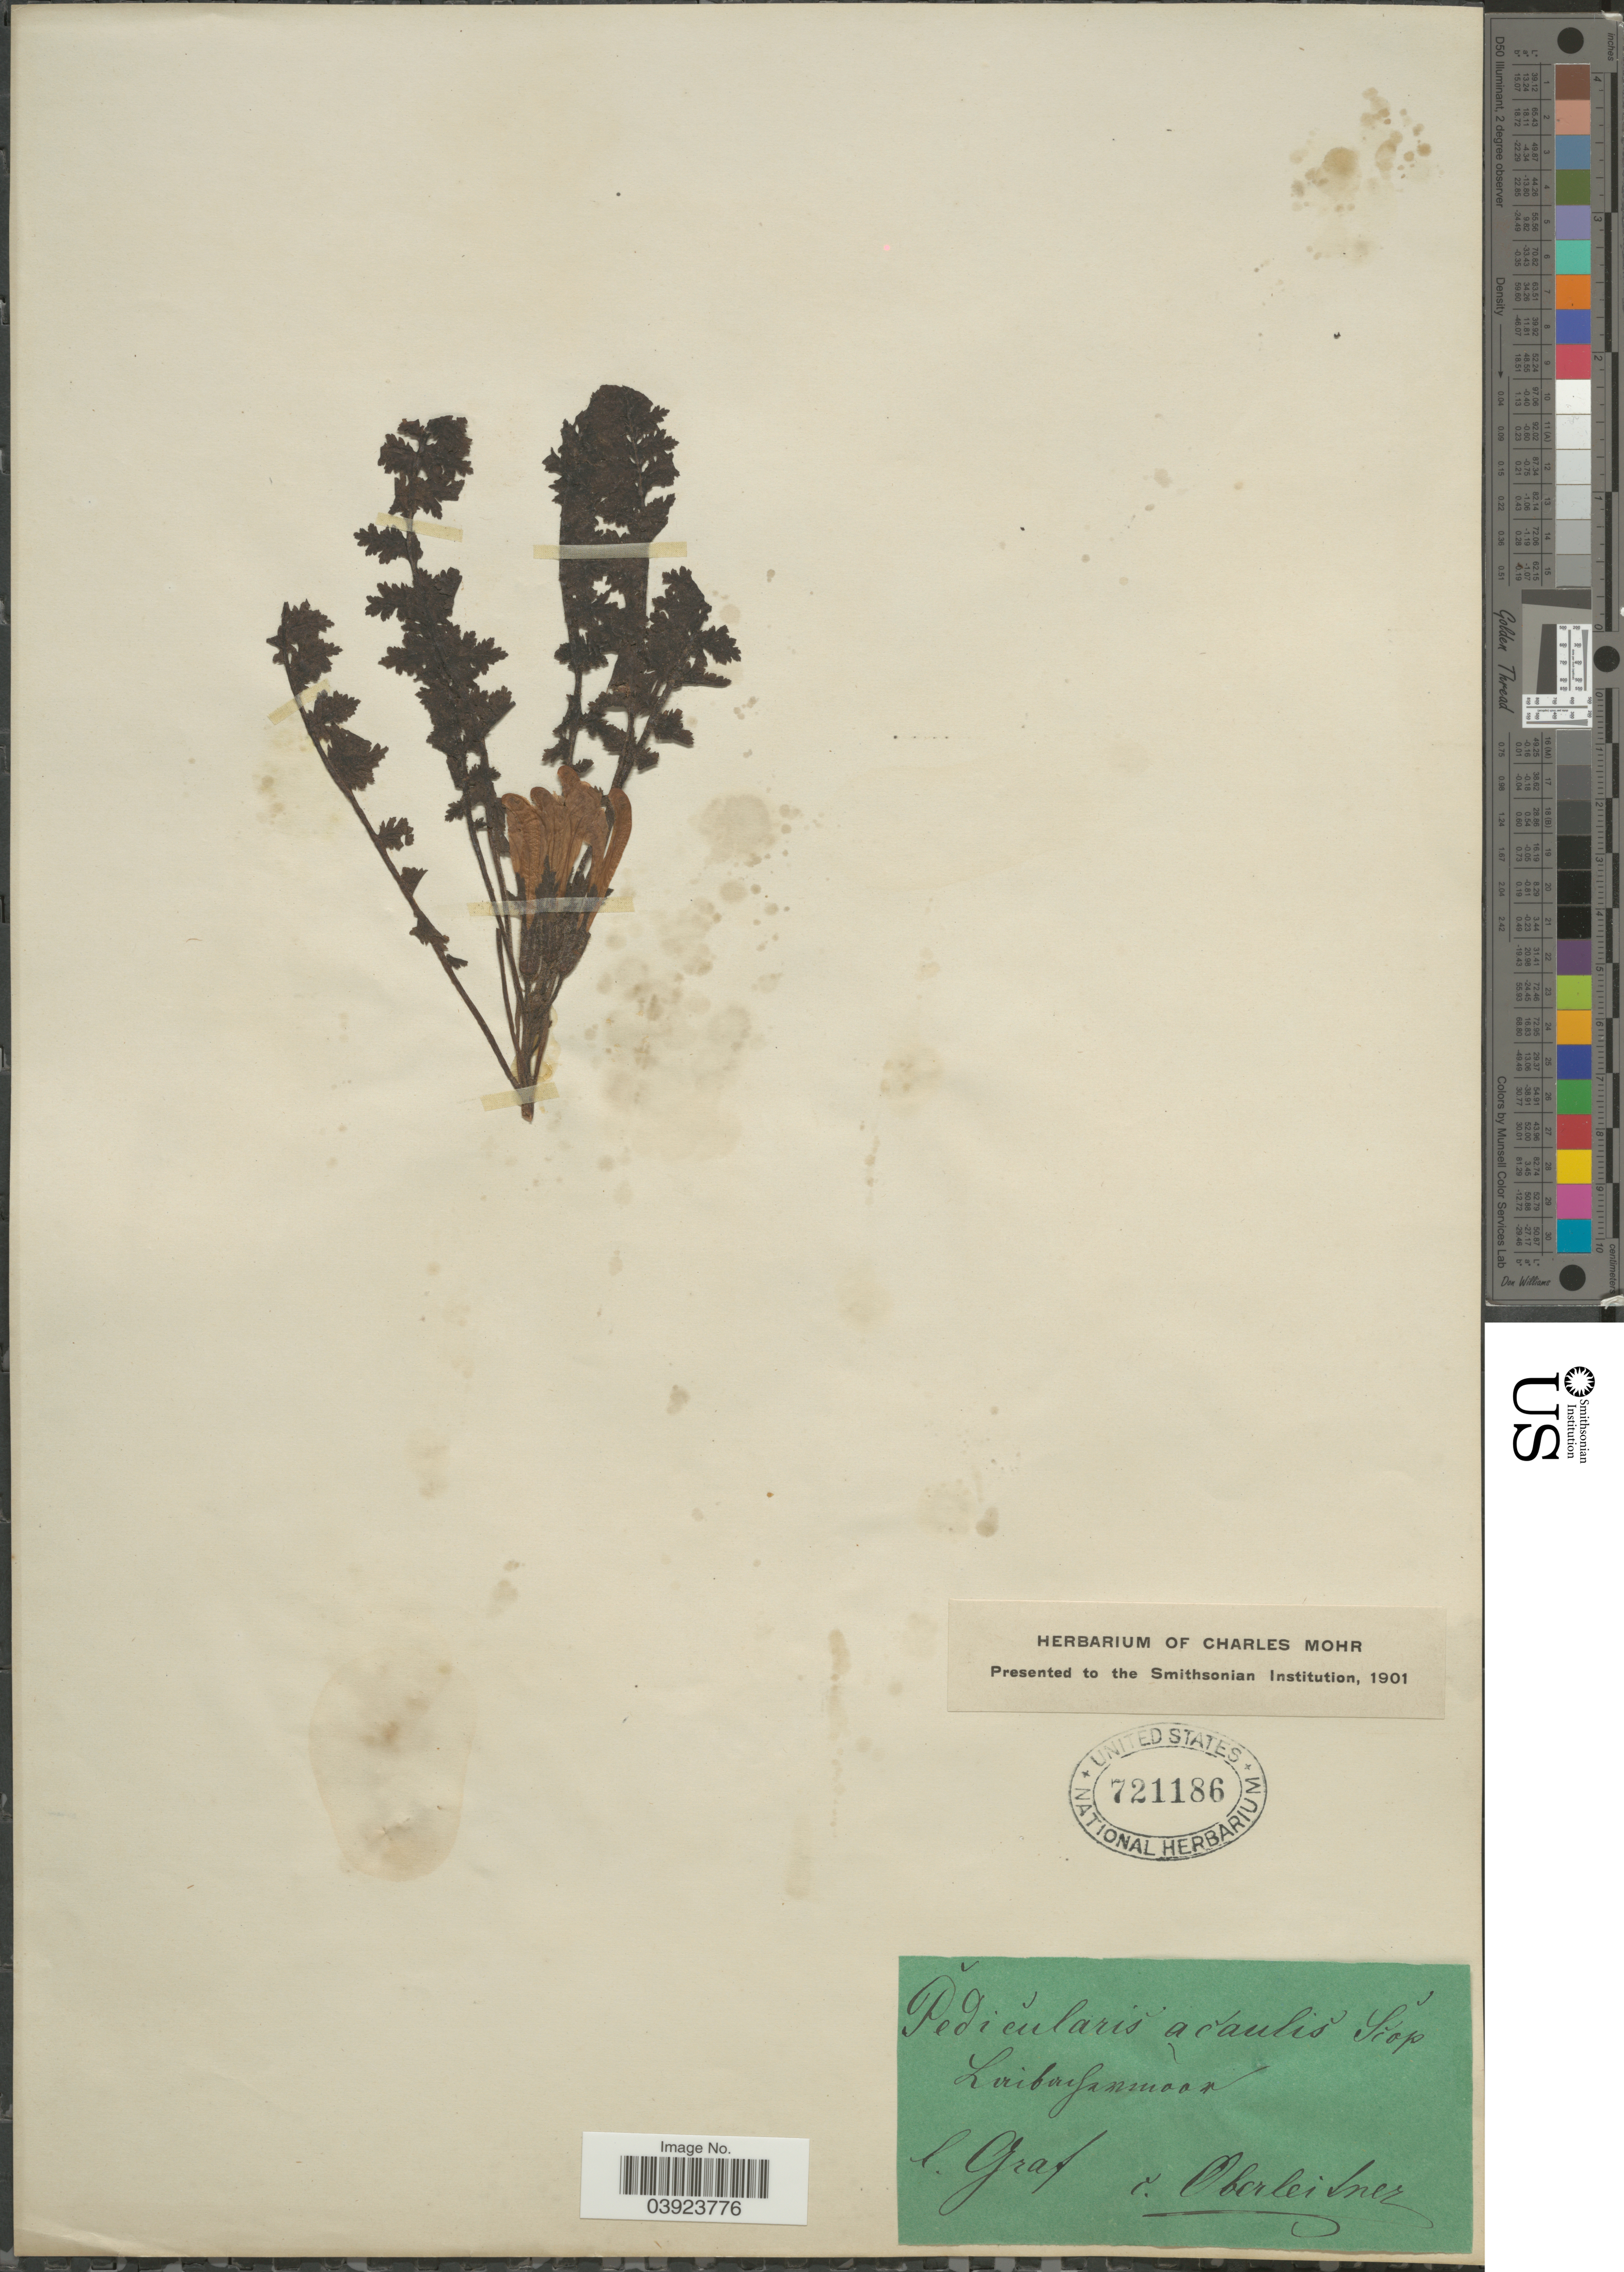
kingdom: Plantae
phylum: Tracheophyta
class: Magnoliopsida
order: Lamiales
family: Orobanchaceae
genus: Pedicularis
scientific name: Pedicularis acaulis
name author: Scop.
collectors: -. Oberleidner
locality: Luiburifanmooa. [interpreted]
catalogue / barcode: US 721186